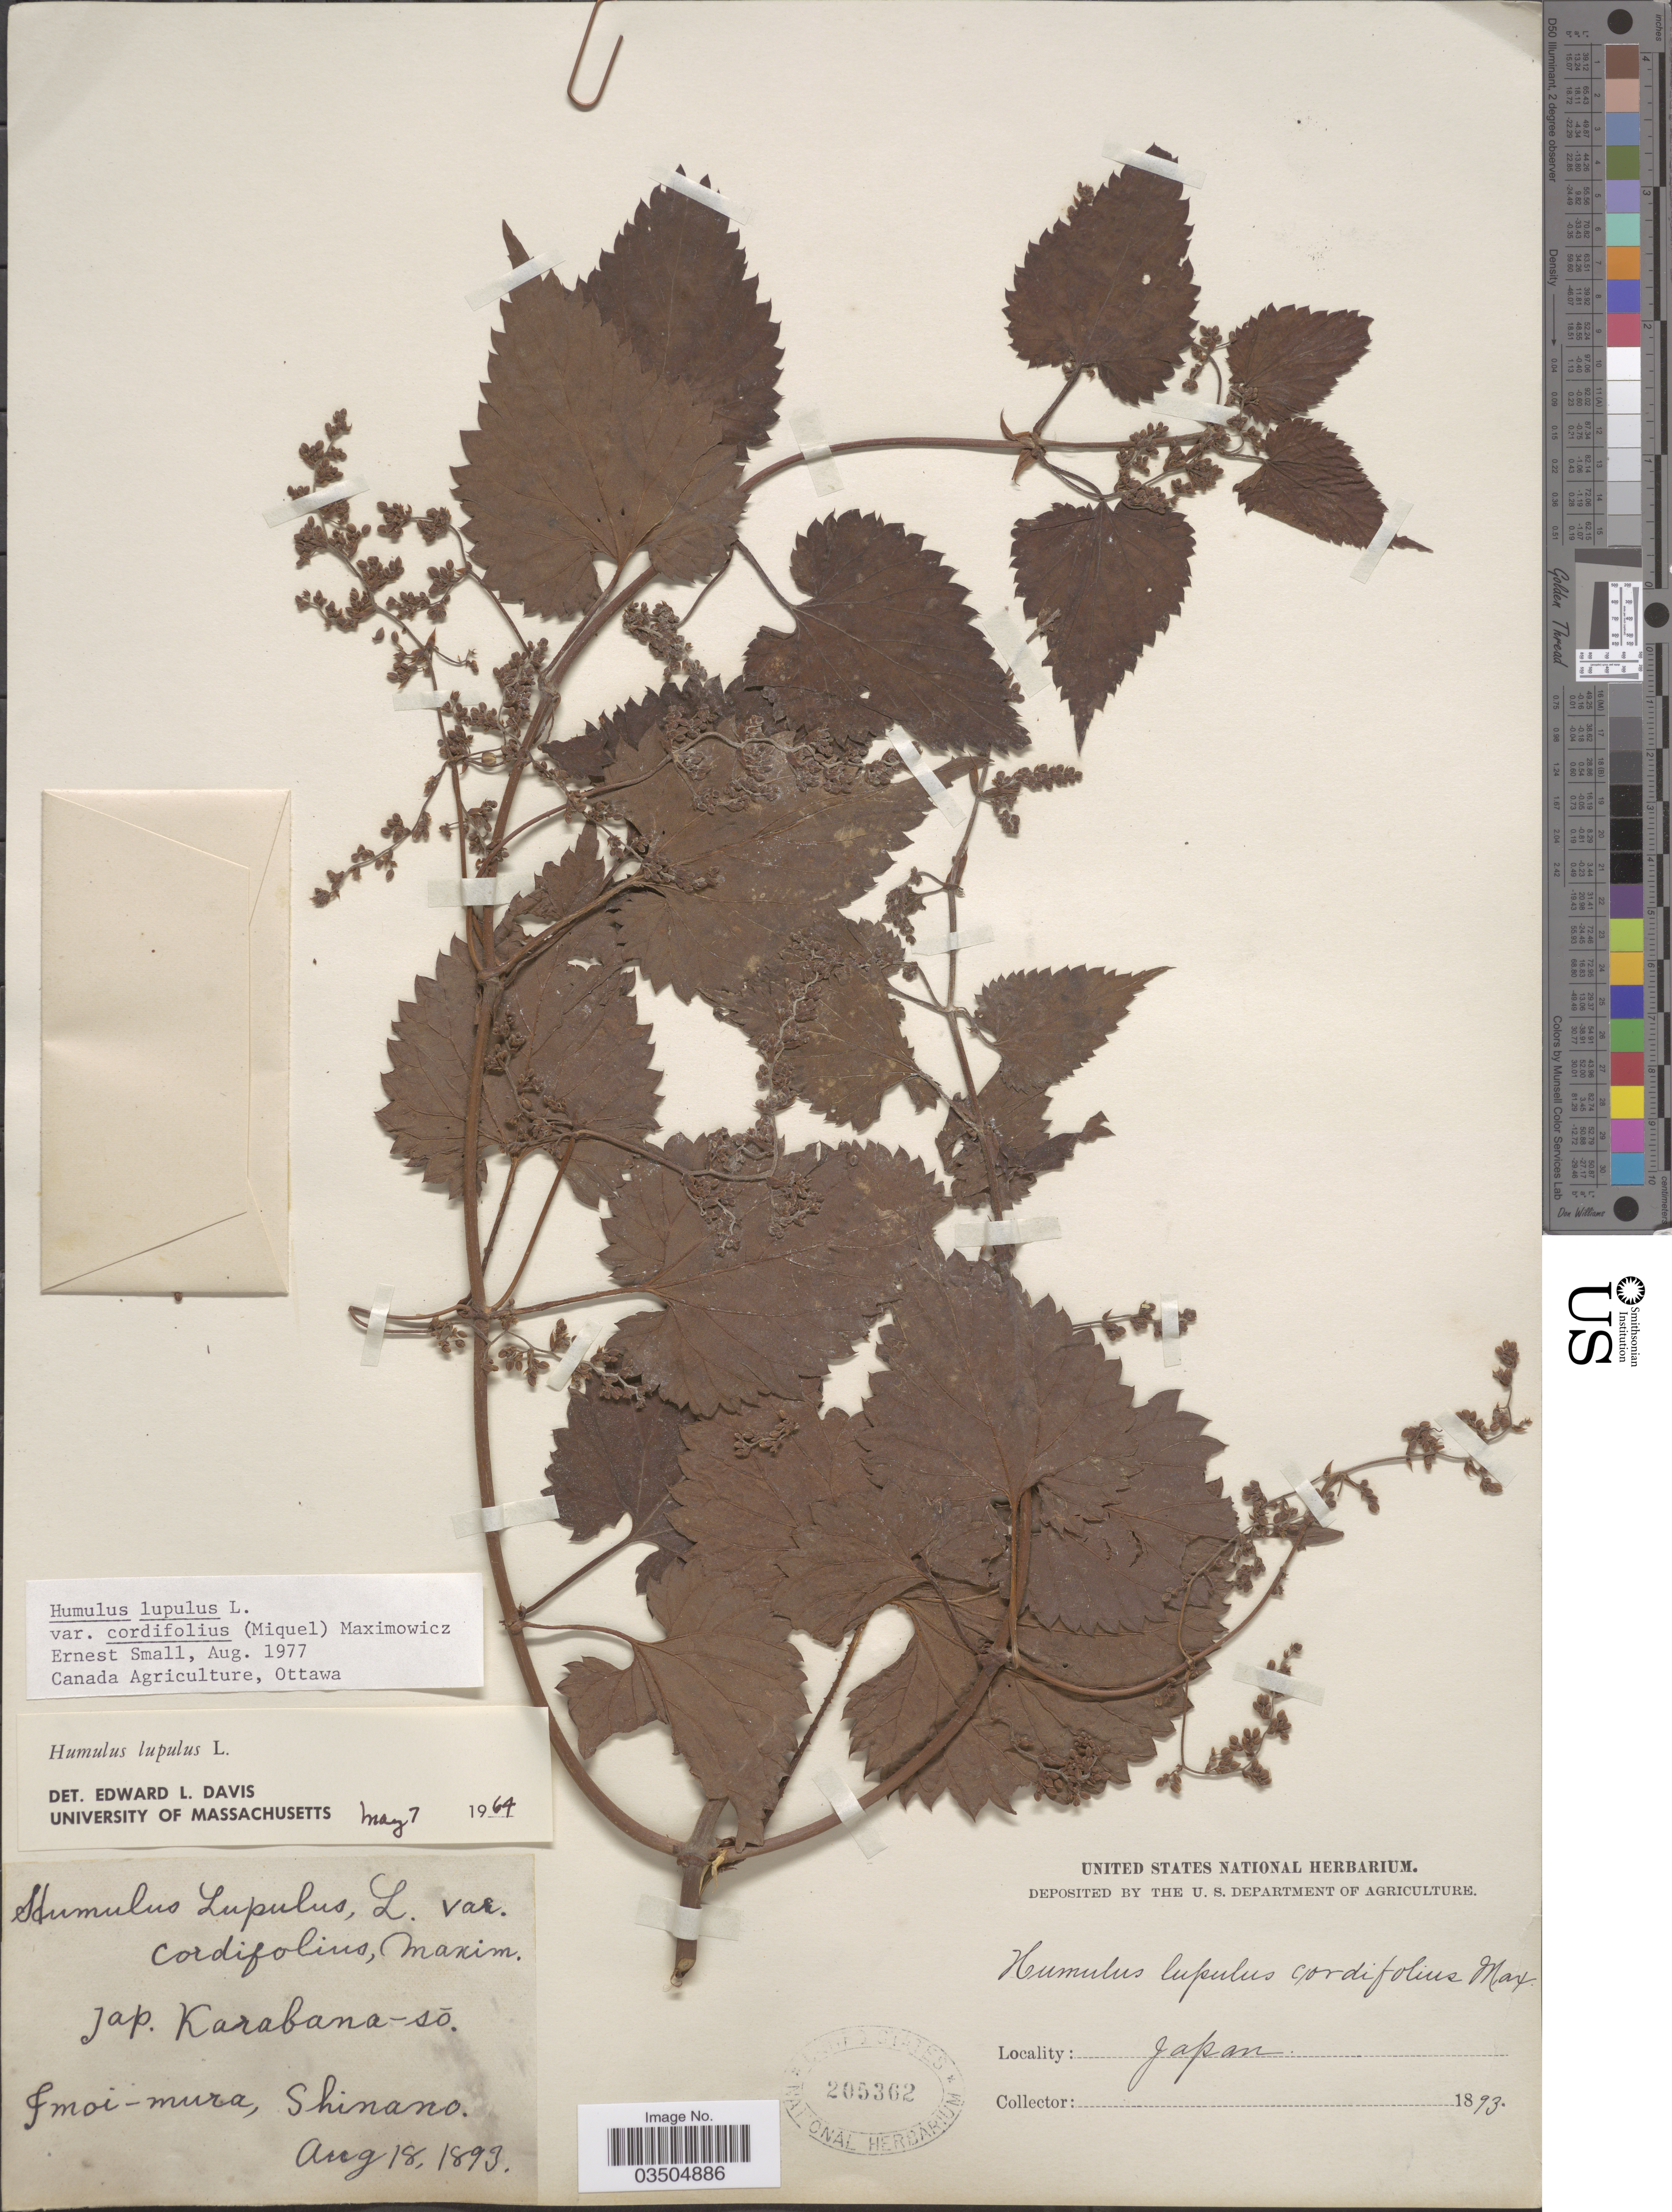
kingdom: Plantae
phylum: Tracheophyta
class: Magnoliopsida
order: Rosales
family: Cannabaceae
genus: Humulus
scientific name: Humulus lupulus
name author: L.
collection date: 1893-08-18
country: Japan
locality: Imoi-mura, Shinano.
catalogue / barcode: US 205362